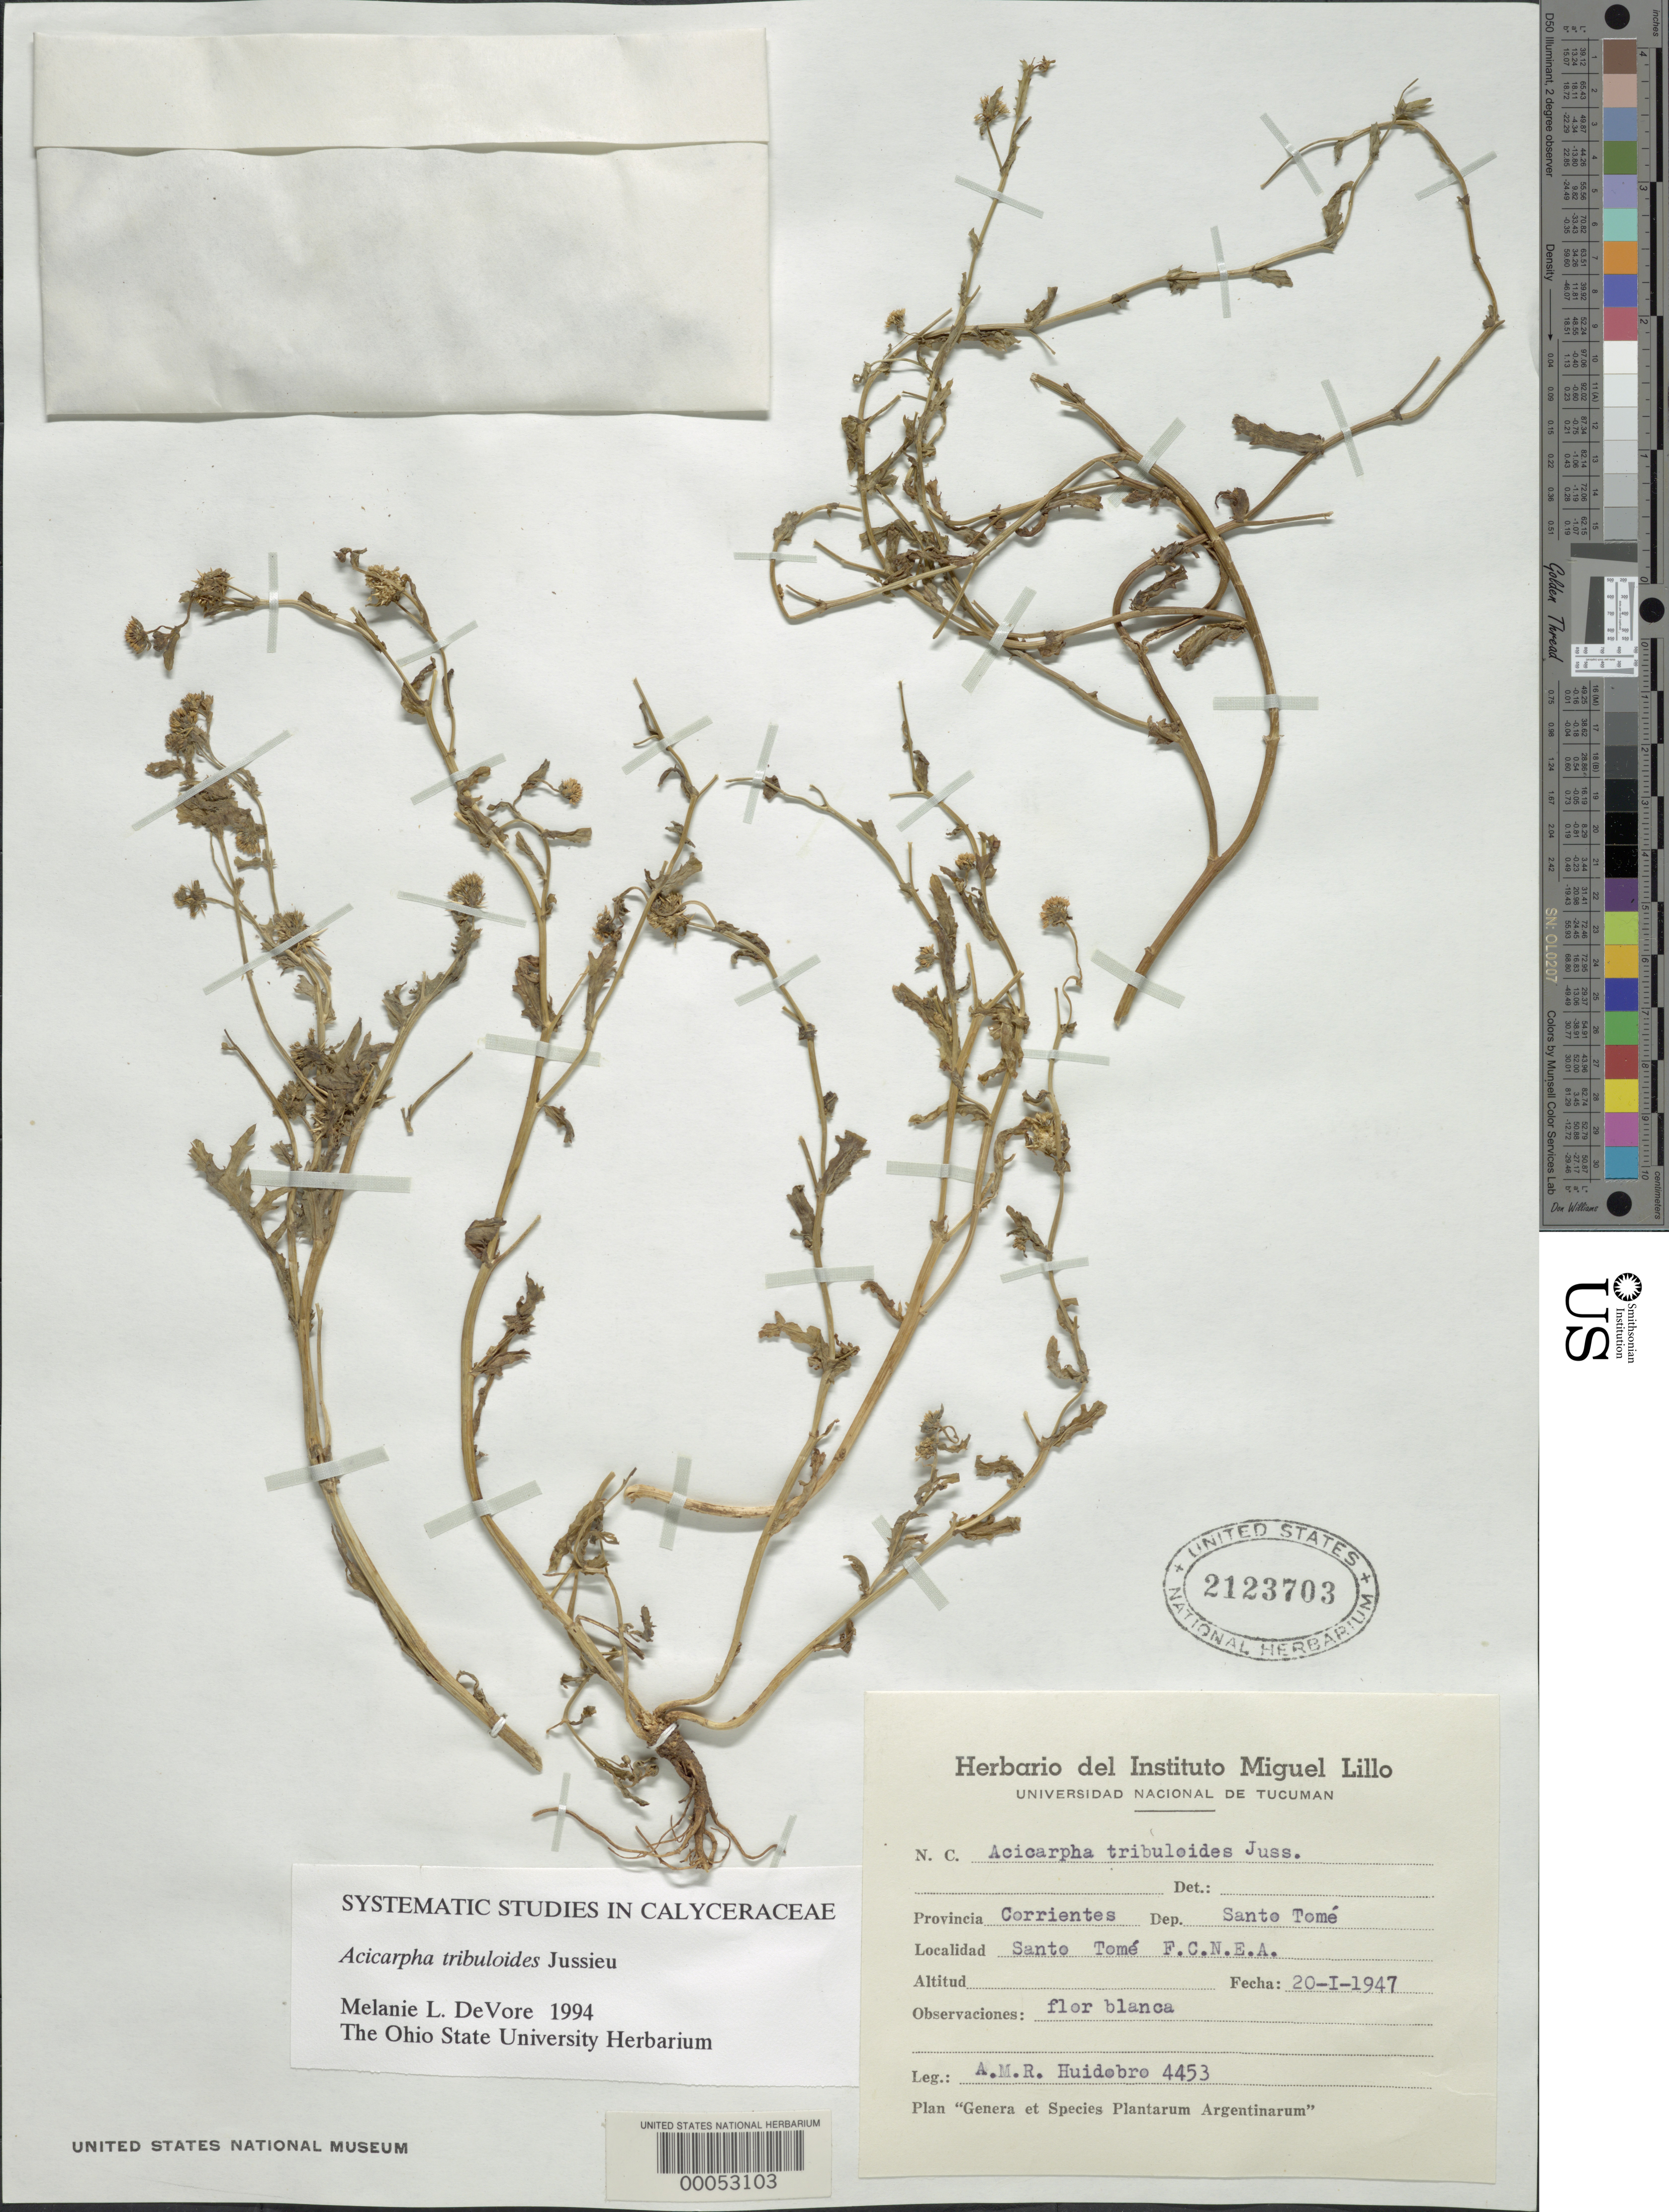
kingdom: Plantae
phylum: Tracheophyta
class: Magnoliopsida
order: Asterales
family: Calyceraceae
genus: Acicarpha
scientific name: Acicarpha tribuloides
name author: Juss.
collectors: M. Ruiz Huidobro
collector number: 4453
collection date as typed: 20 Jan 1947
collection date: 1947-01-20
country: Argentina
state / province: Corrientes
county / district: Santo Tomé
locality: Santo Tome F.C.N.E.A.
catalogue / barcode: US 2123703